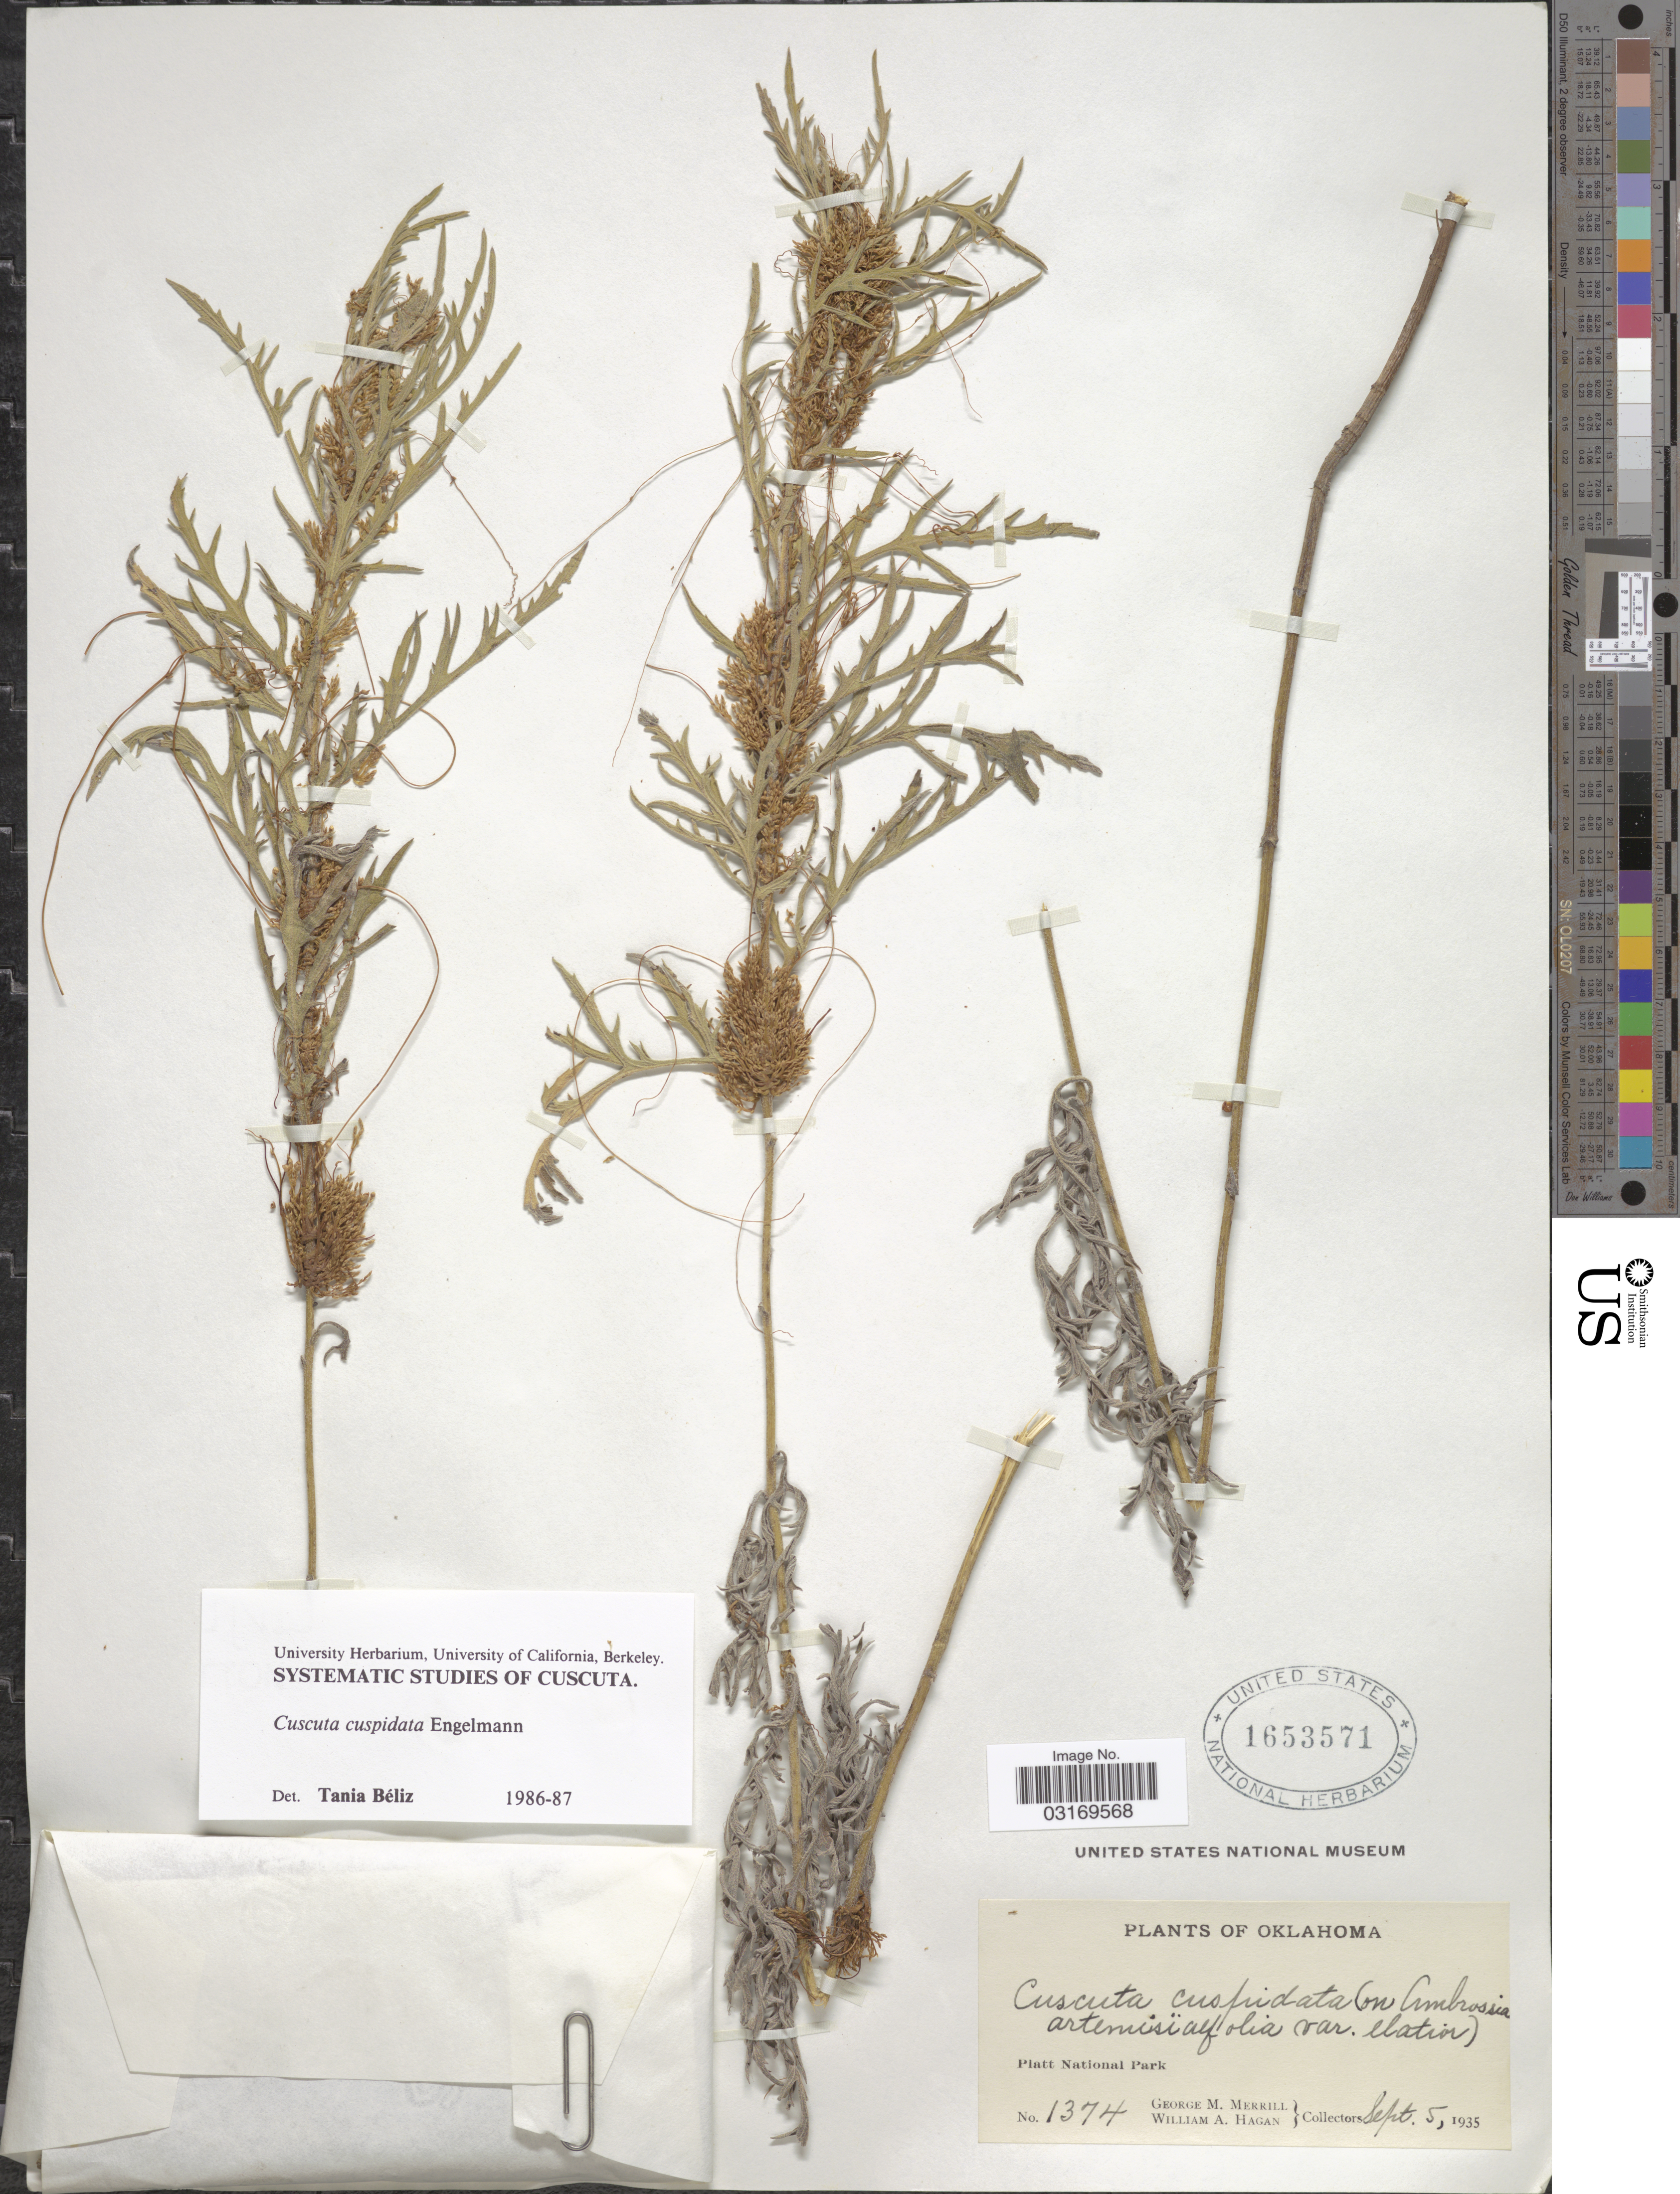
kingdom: Plantae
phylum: Tracheophyta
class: Magnoliopsida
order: Solanales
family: Convolvulaceae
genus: Cuscuta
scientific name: Cuscuta cuspidata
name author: Engelm.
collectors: G. M. Merrill & W. Hagan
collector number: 1374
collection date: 1935-09-05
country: United States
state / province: Oklahoma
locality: Platt National Park.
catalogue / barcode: US 1653571